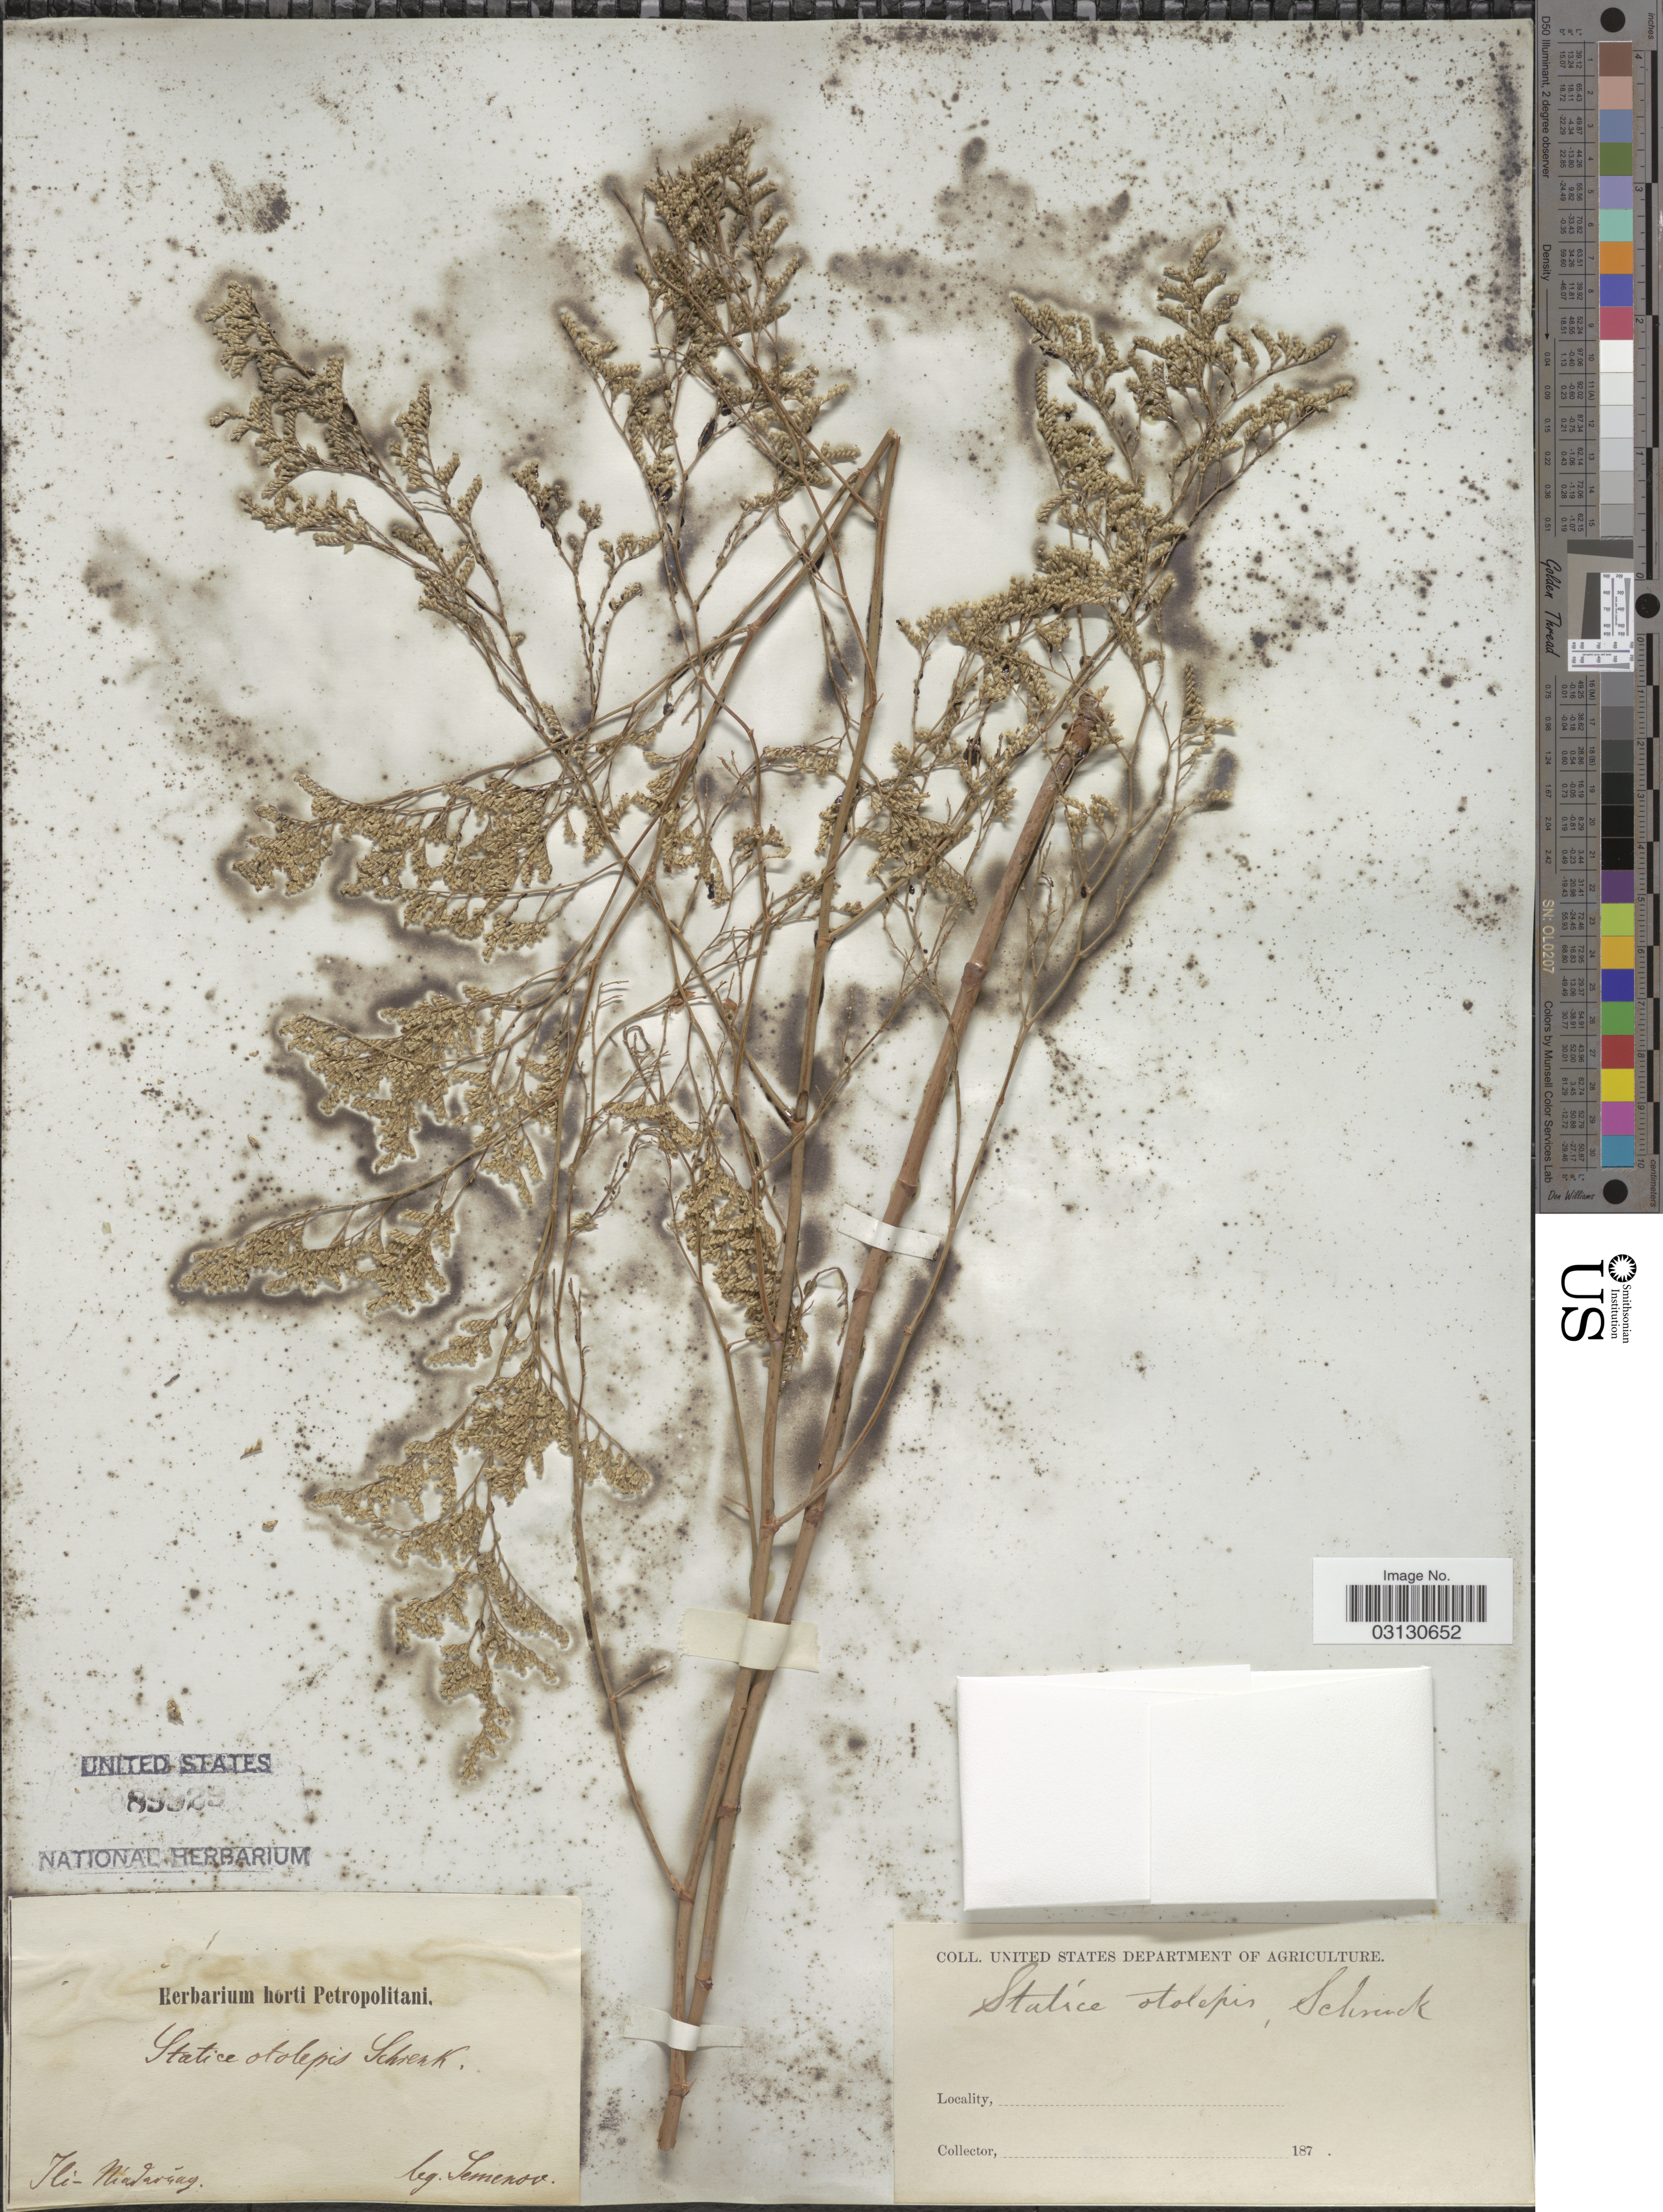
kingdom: Plantae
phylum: Tracheophyta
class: Magnoliopsida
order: Caryophyllales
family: Plumbaginaceae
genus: Limonium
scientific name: Limonium otolepis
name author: (Schrenk) Kuntze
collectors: -- Semenov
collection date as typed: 187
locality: Ile-Niadarag. [interpreted]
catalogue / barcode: US 89929